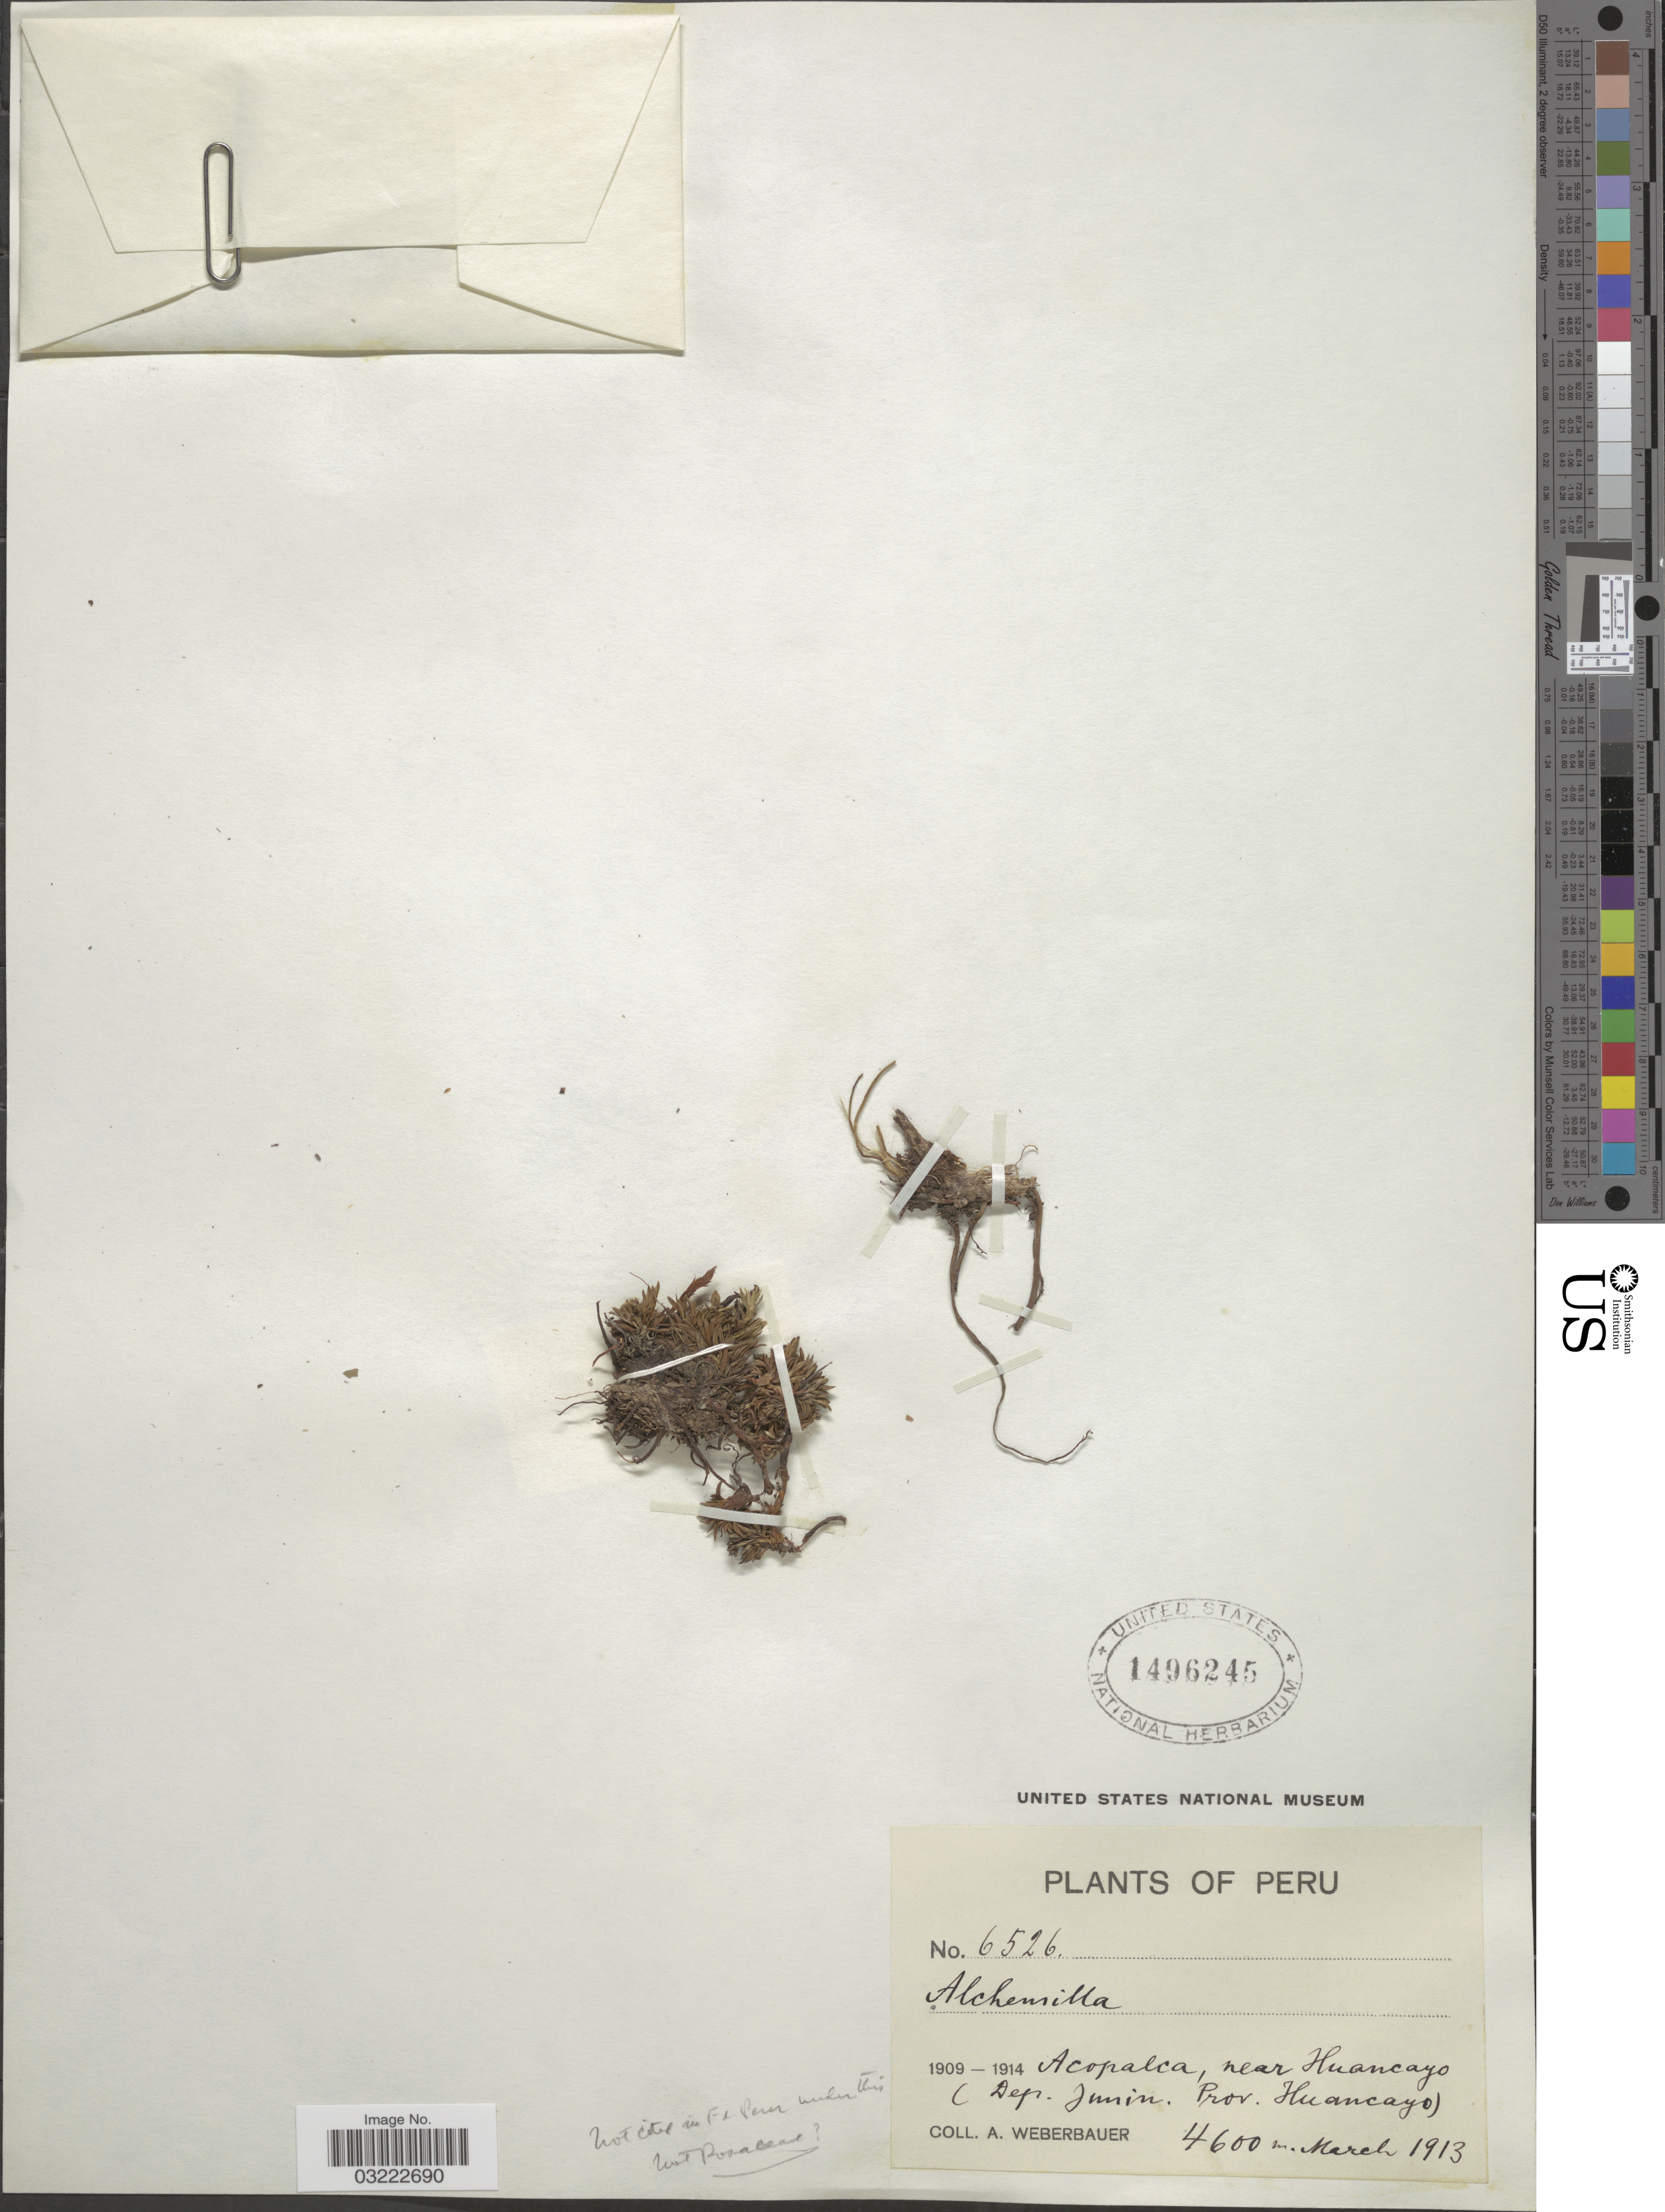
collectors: A. Weberbauer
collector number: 6526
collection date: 1913-03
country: Peru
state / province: Junín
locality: Acopalca, near Huancayo (Dep. Junin. Prov. Huancayo).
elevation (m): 4600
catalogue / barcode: US 1496245